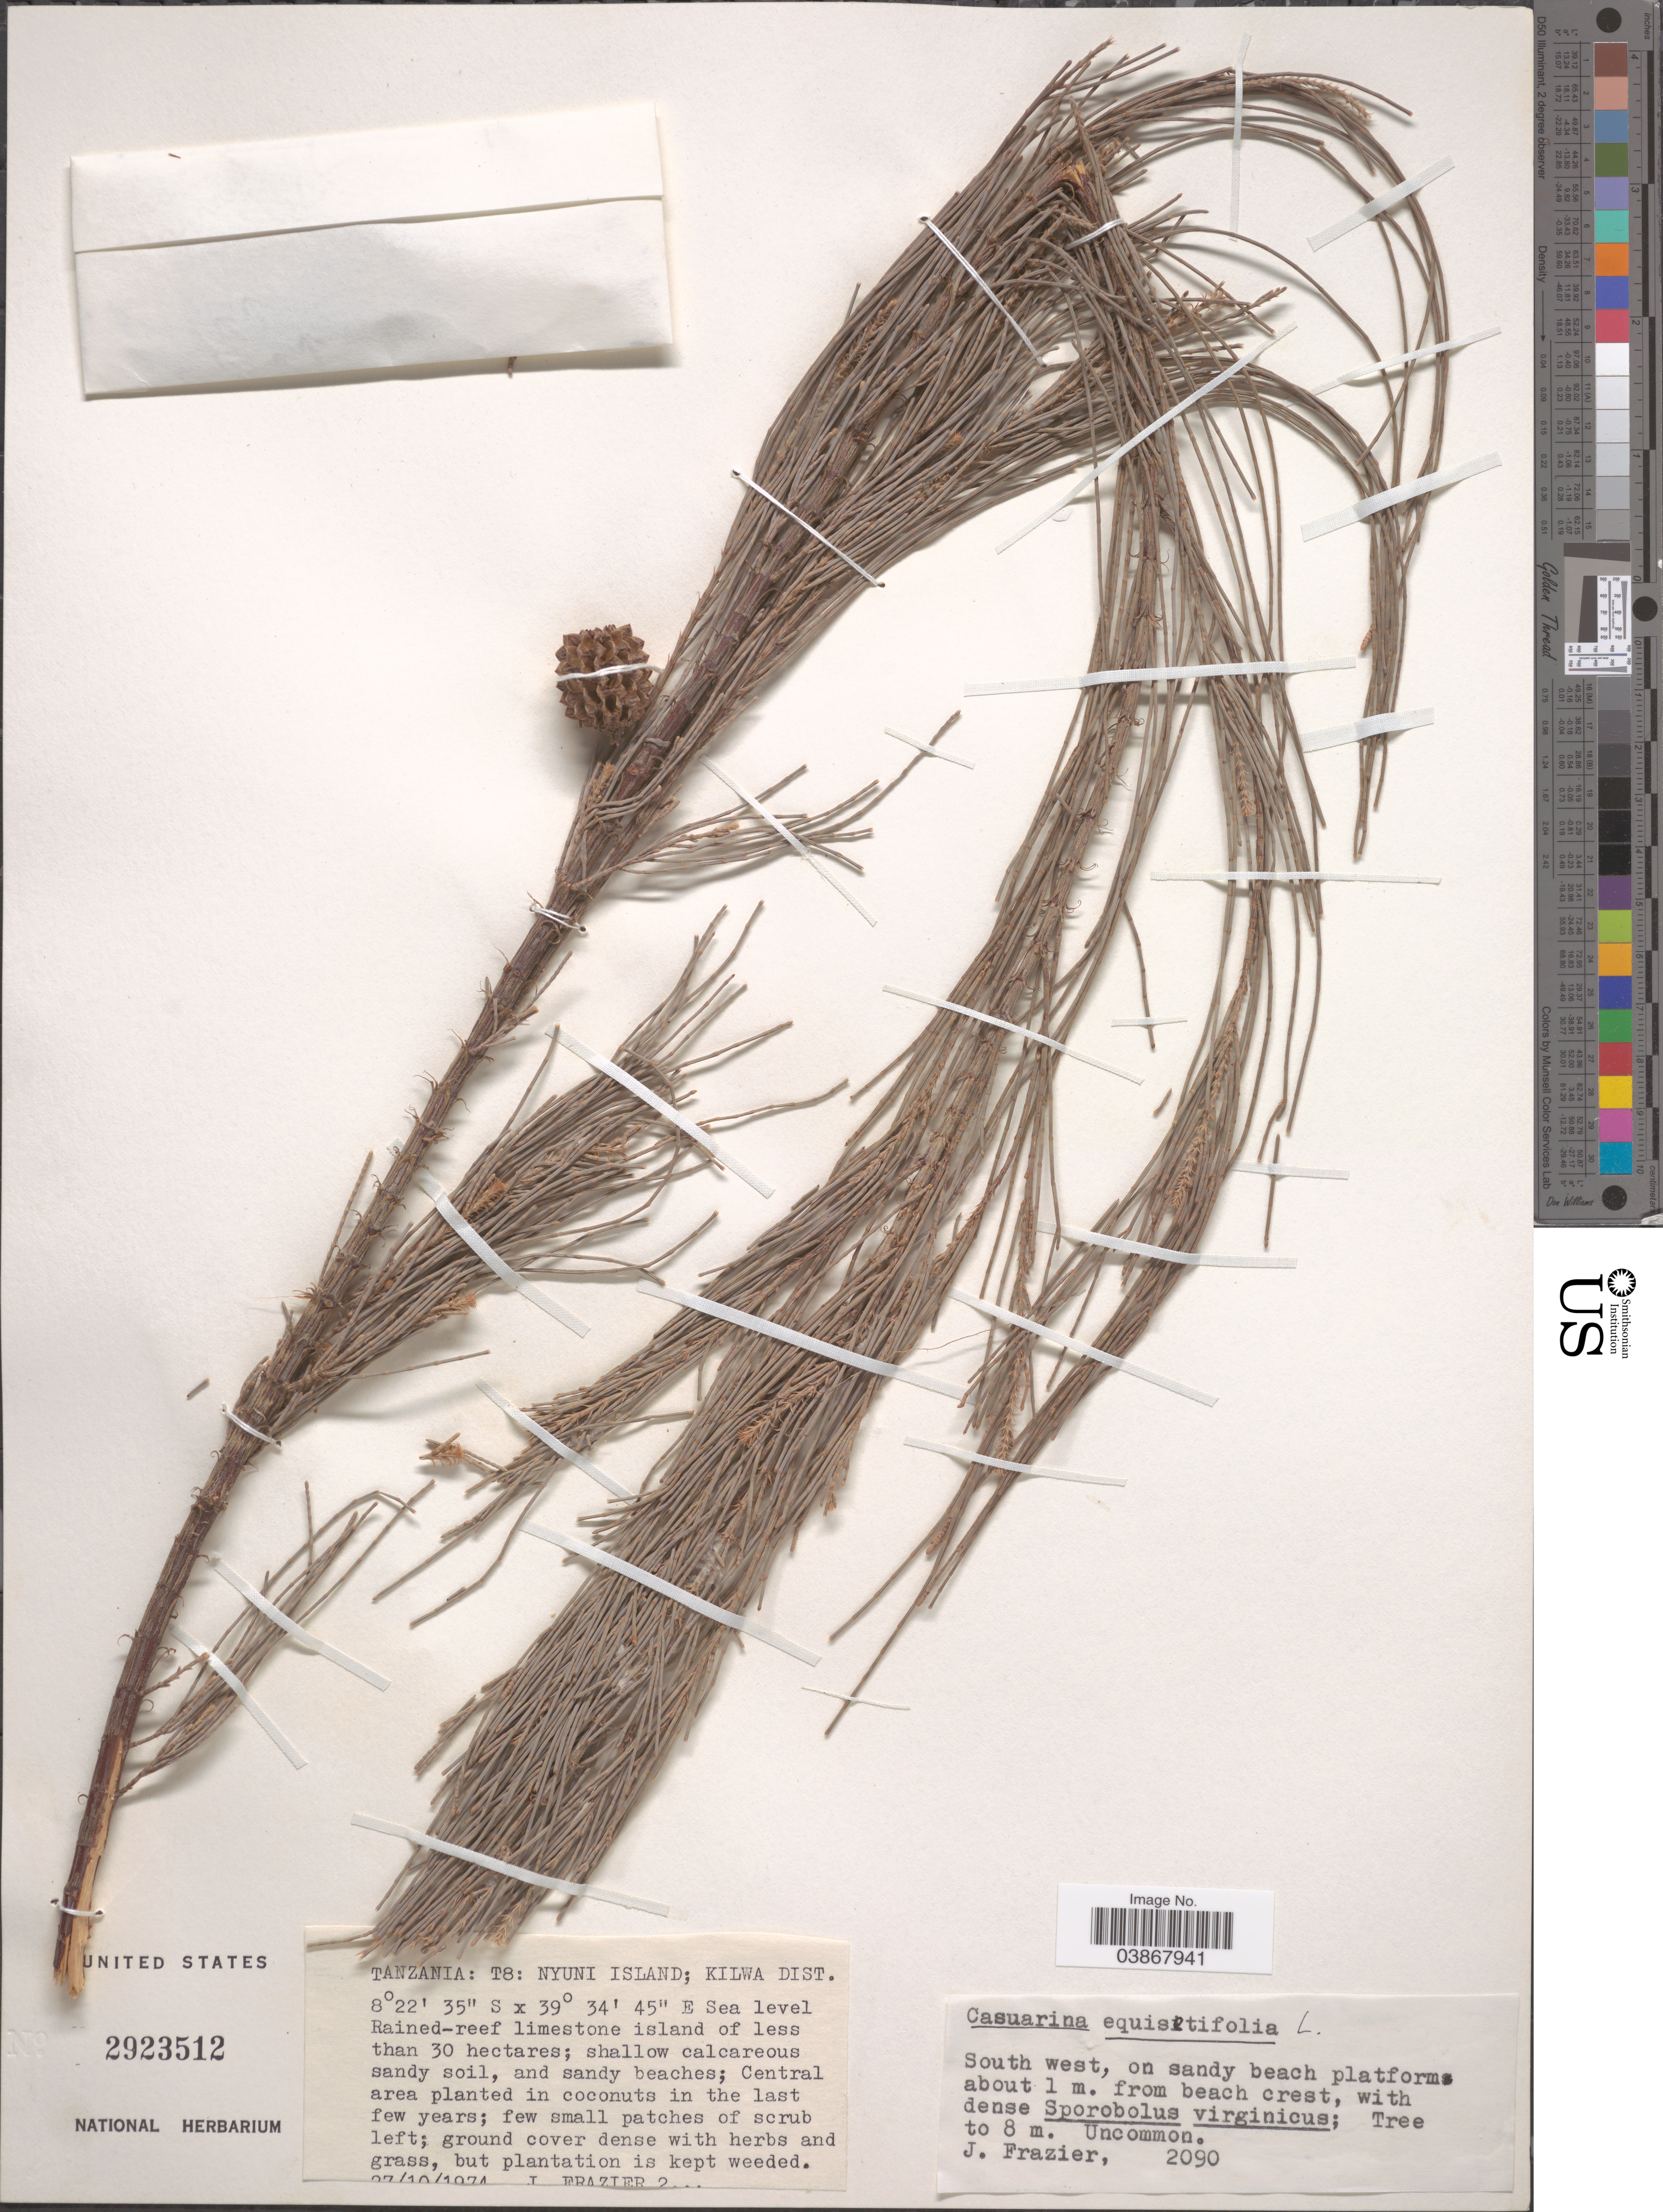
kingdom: Plantae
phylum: Tracheophyta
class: Magnoliopsida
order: Fagales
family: Casuarinaceae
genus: Casuarina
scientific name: Casuarina equisetifolia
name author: L.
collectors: J. Frazier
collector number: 2090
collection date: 1974-10-27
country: Tanzania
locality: T8: Nyuni Island; Kilwa Dist. South west, about 1 m. from beach crest.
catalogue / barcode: US 2923512